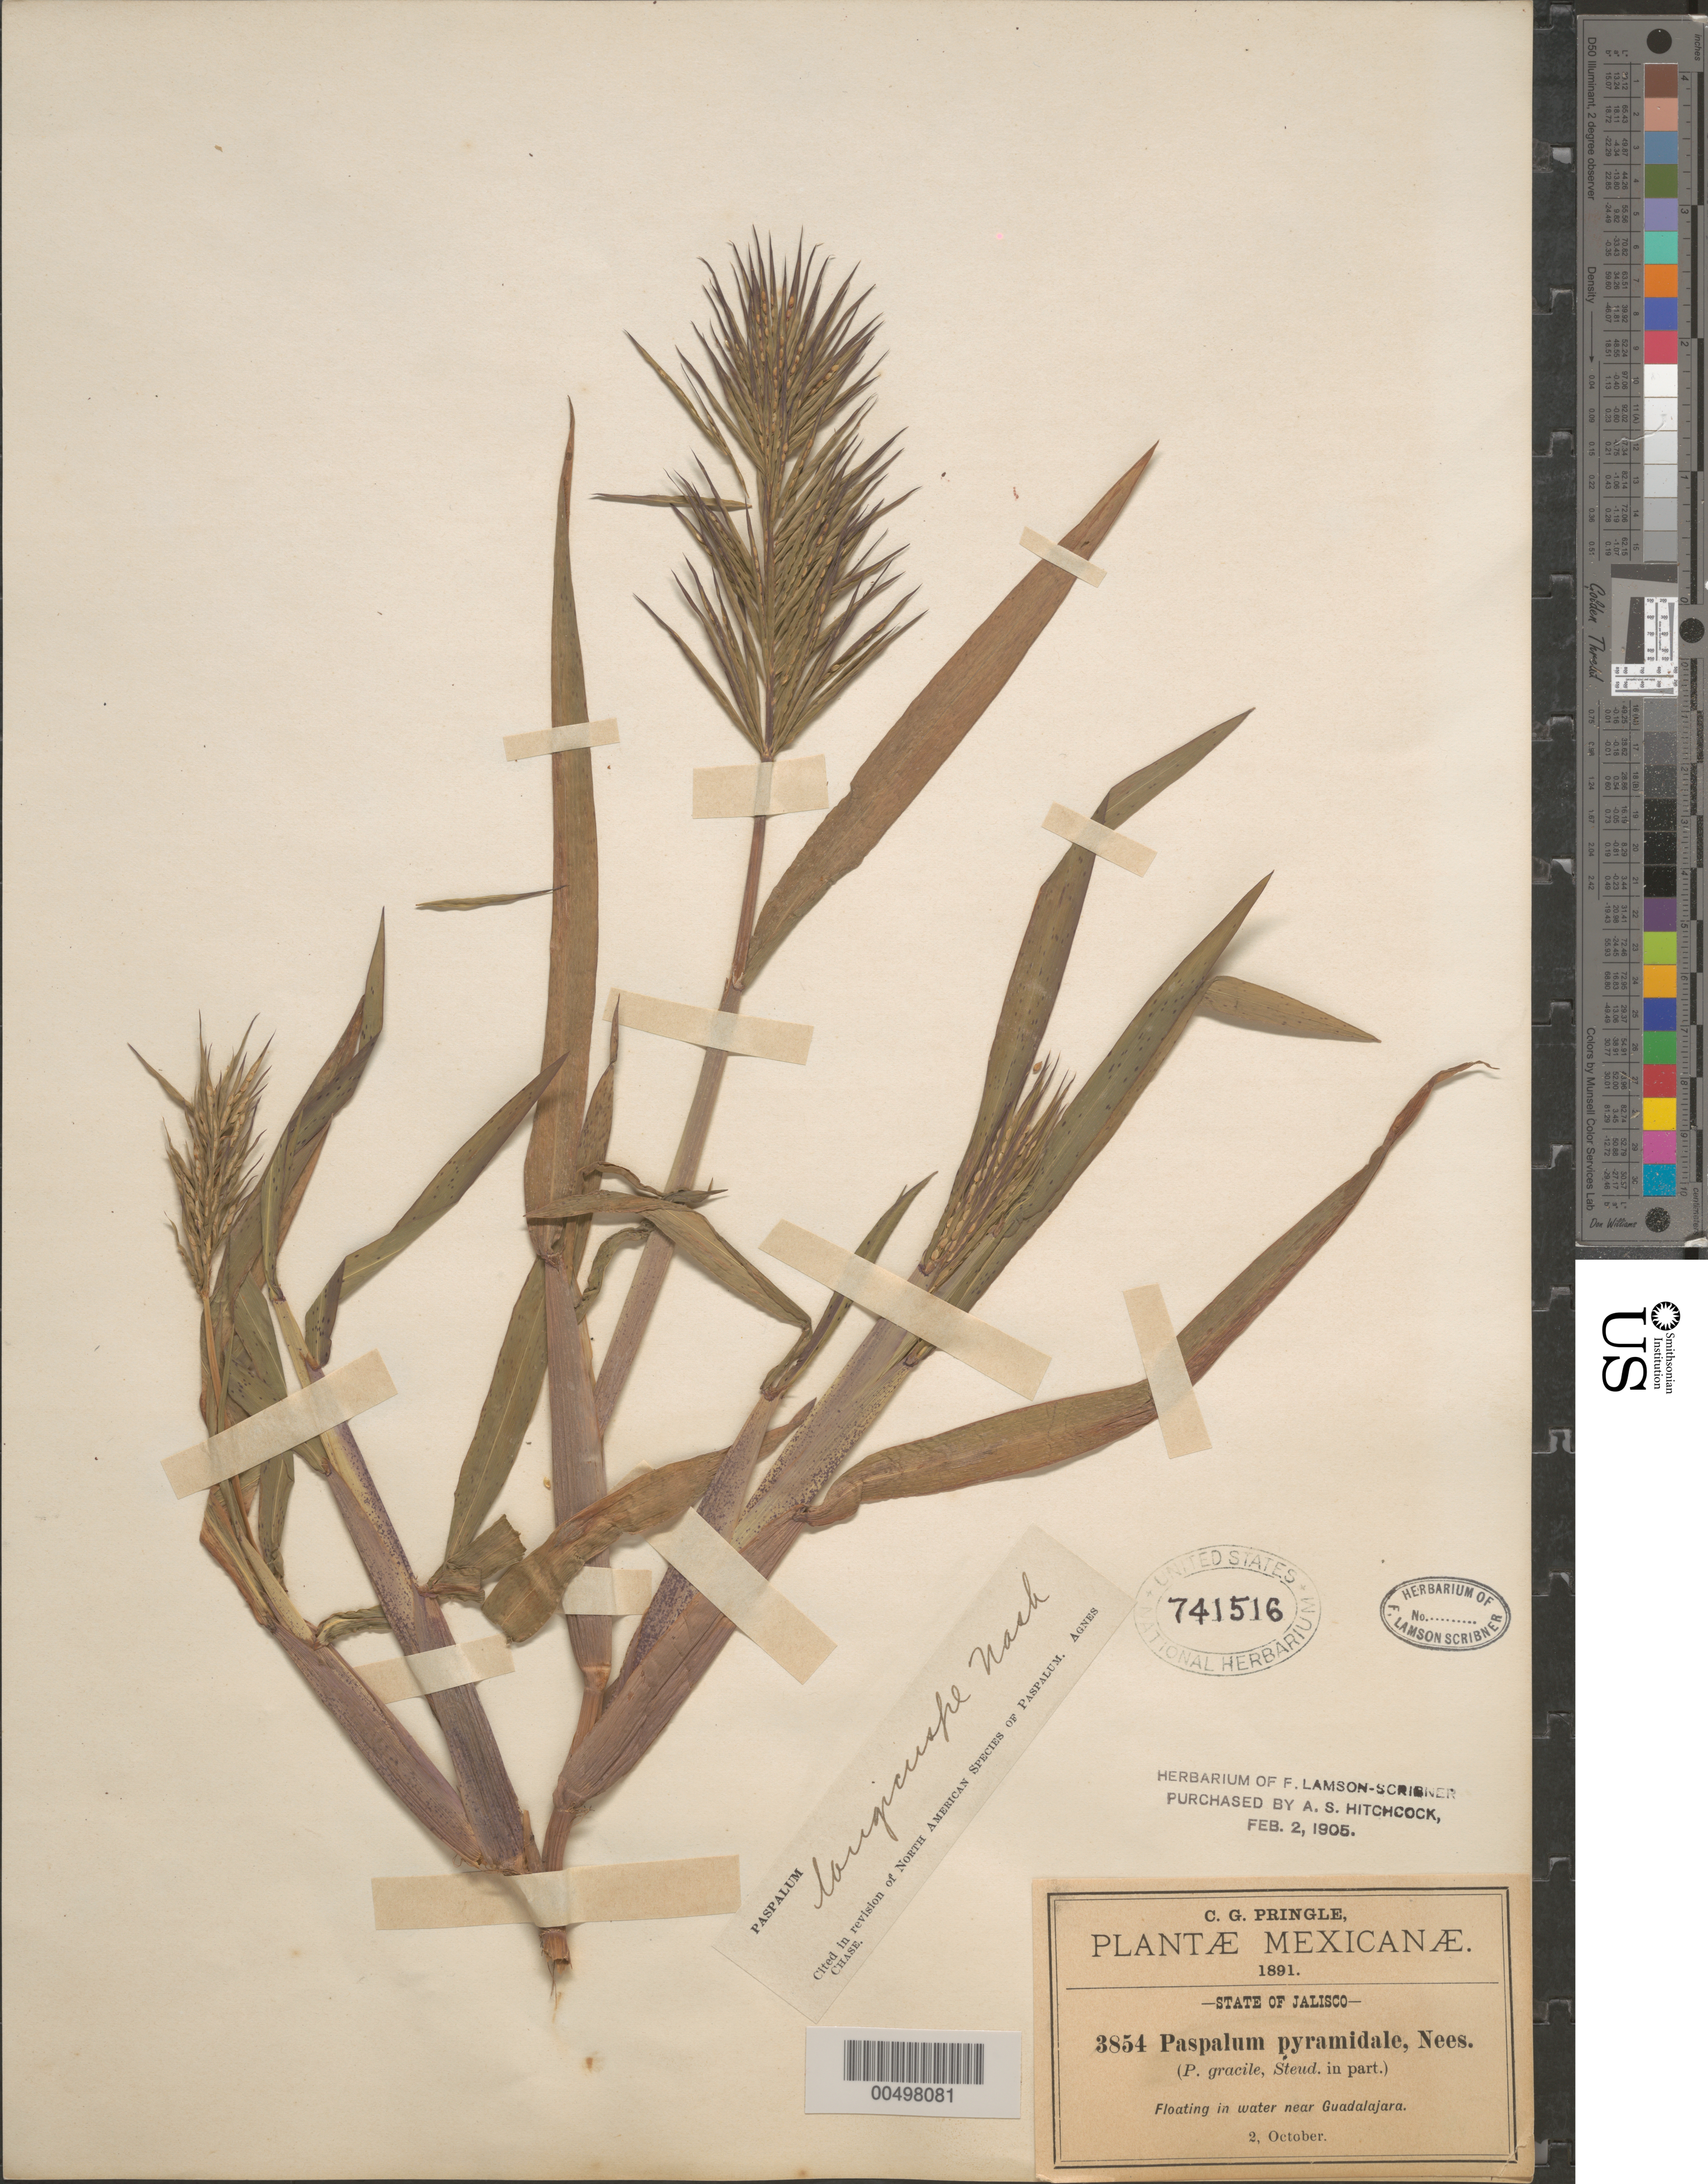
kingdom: Plantae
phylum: Tracheophyta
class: Liliopsida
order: Poales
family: Poaceae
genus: Paspalum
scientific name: Paspalum longicuspe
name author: Nash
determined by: Chase, [M.] Agnes, (US)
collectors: C. G. Pringle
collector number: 3854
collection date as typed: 2 Oct 1891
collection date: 1891-10-02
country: Mexico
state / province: Jalisco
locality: Near Guadalajara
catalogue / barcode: US 741516